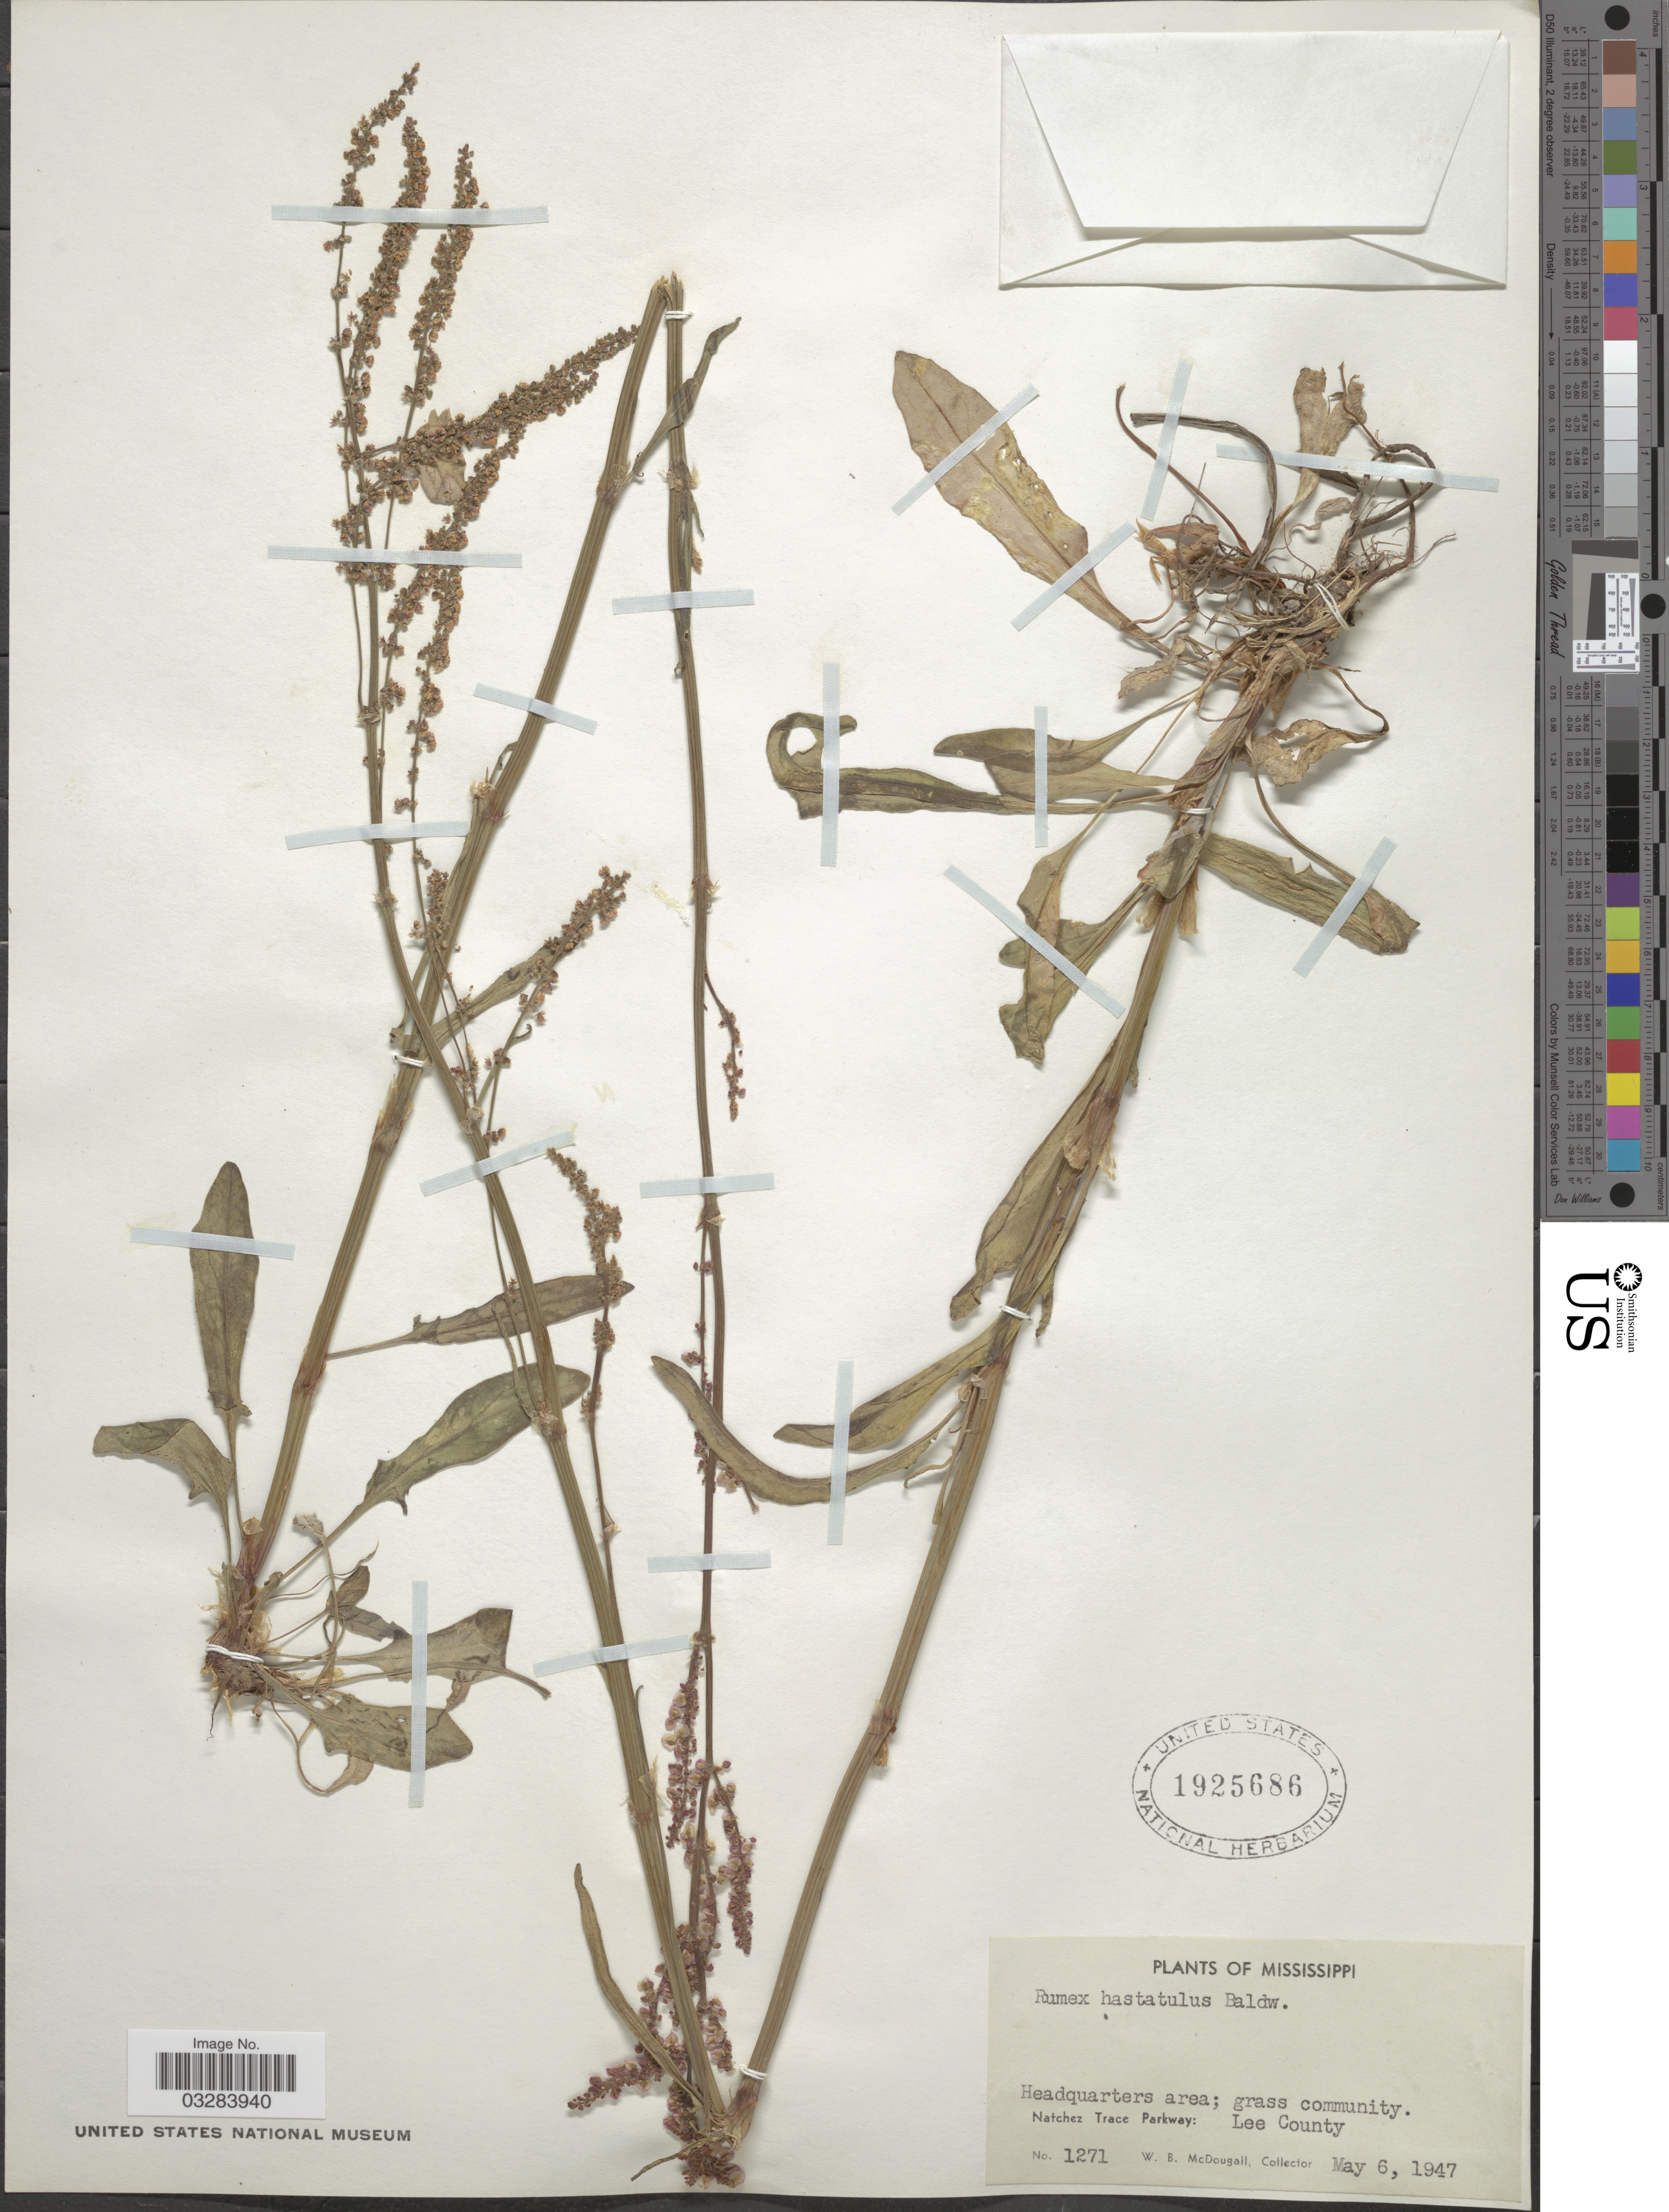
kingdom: Plantae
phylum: Tracheophyta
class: Magnoliopsida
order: Caryophyllales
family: Polygonaceae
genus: Rumex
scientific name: Rumex hastatulus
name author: Baldwin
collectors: W. B. McDougall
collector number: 1271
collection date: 1947-05-06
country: United States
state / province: Mississippi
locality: Headquarters area. Natchez Trace Parkway: Lee County.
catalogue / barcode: US 1925686